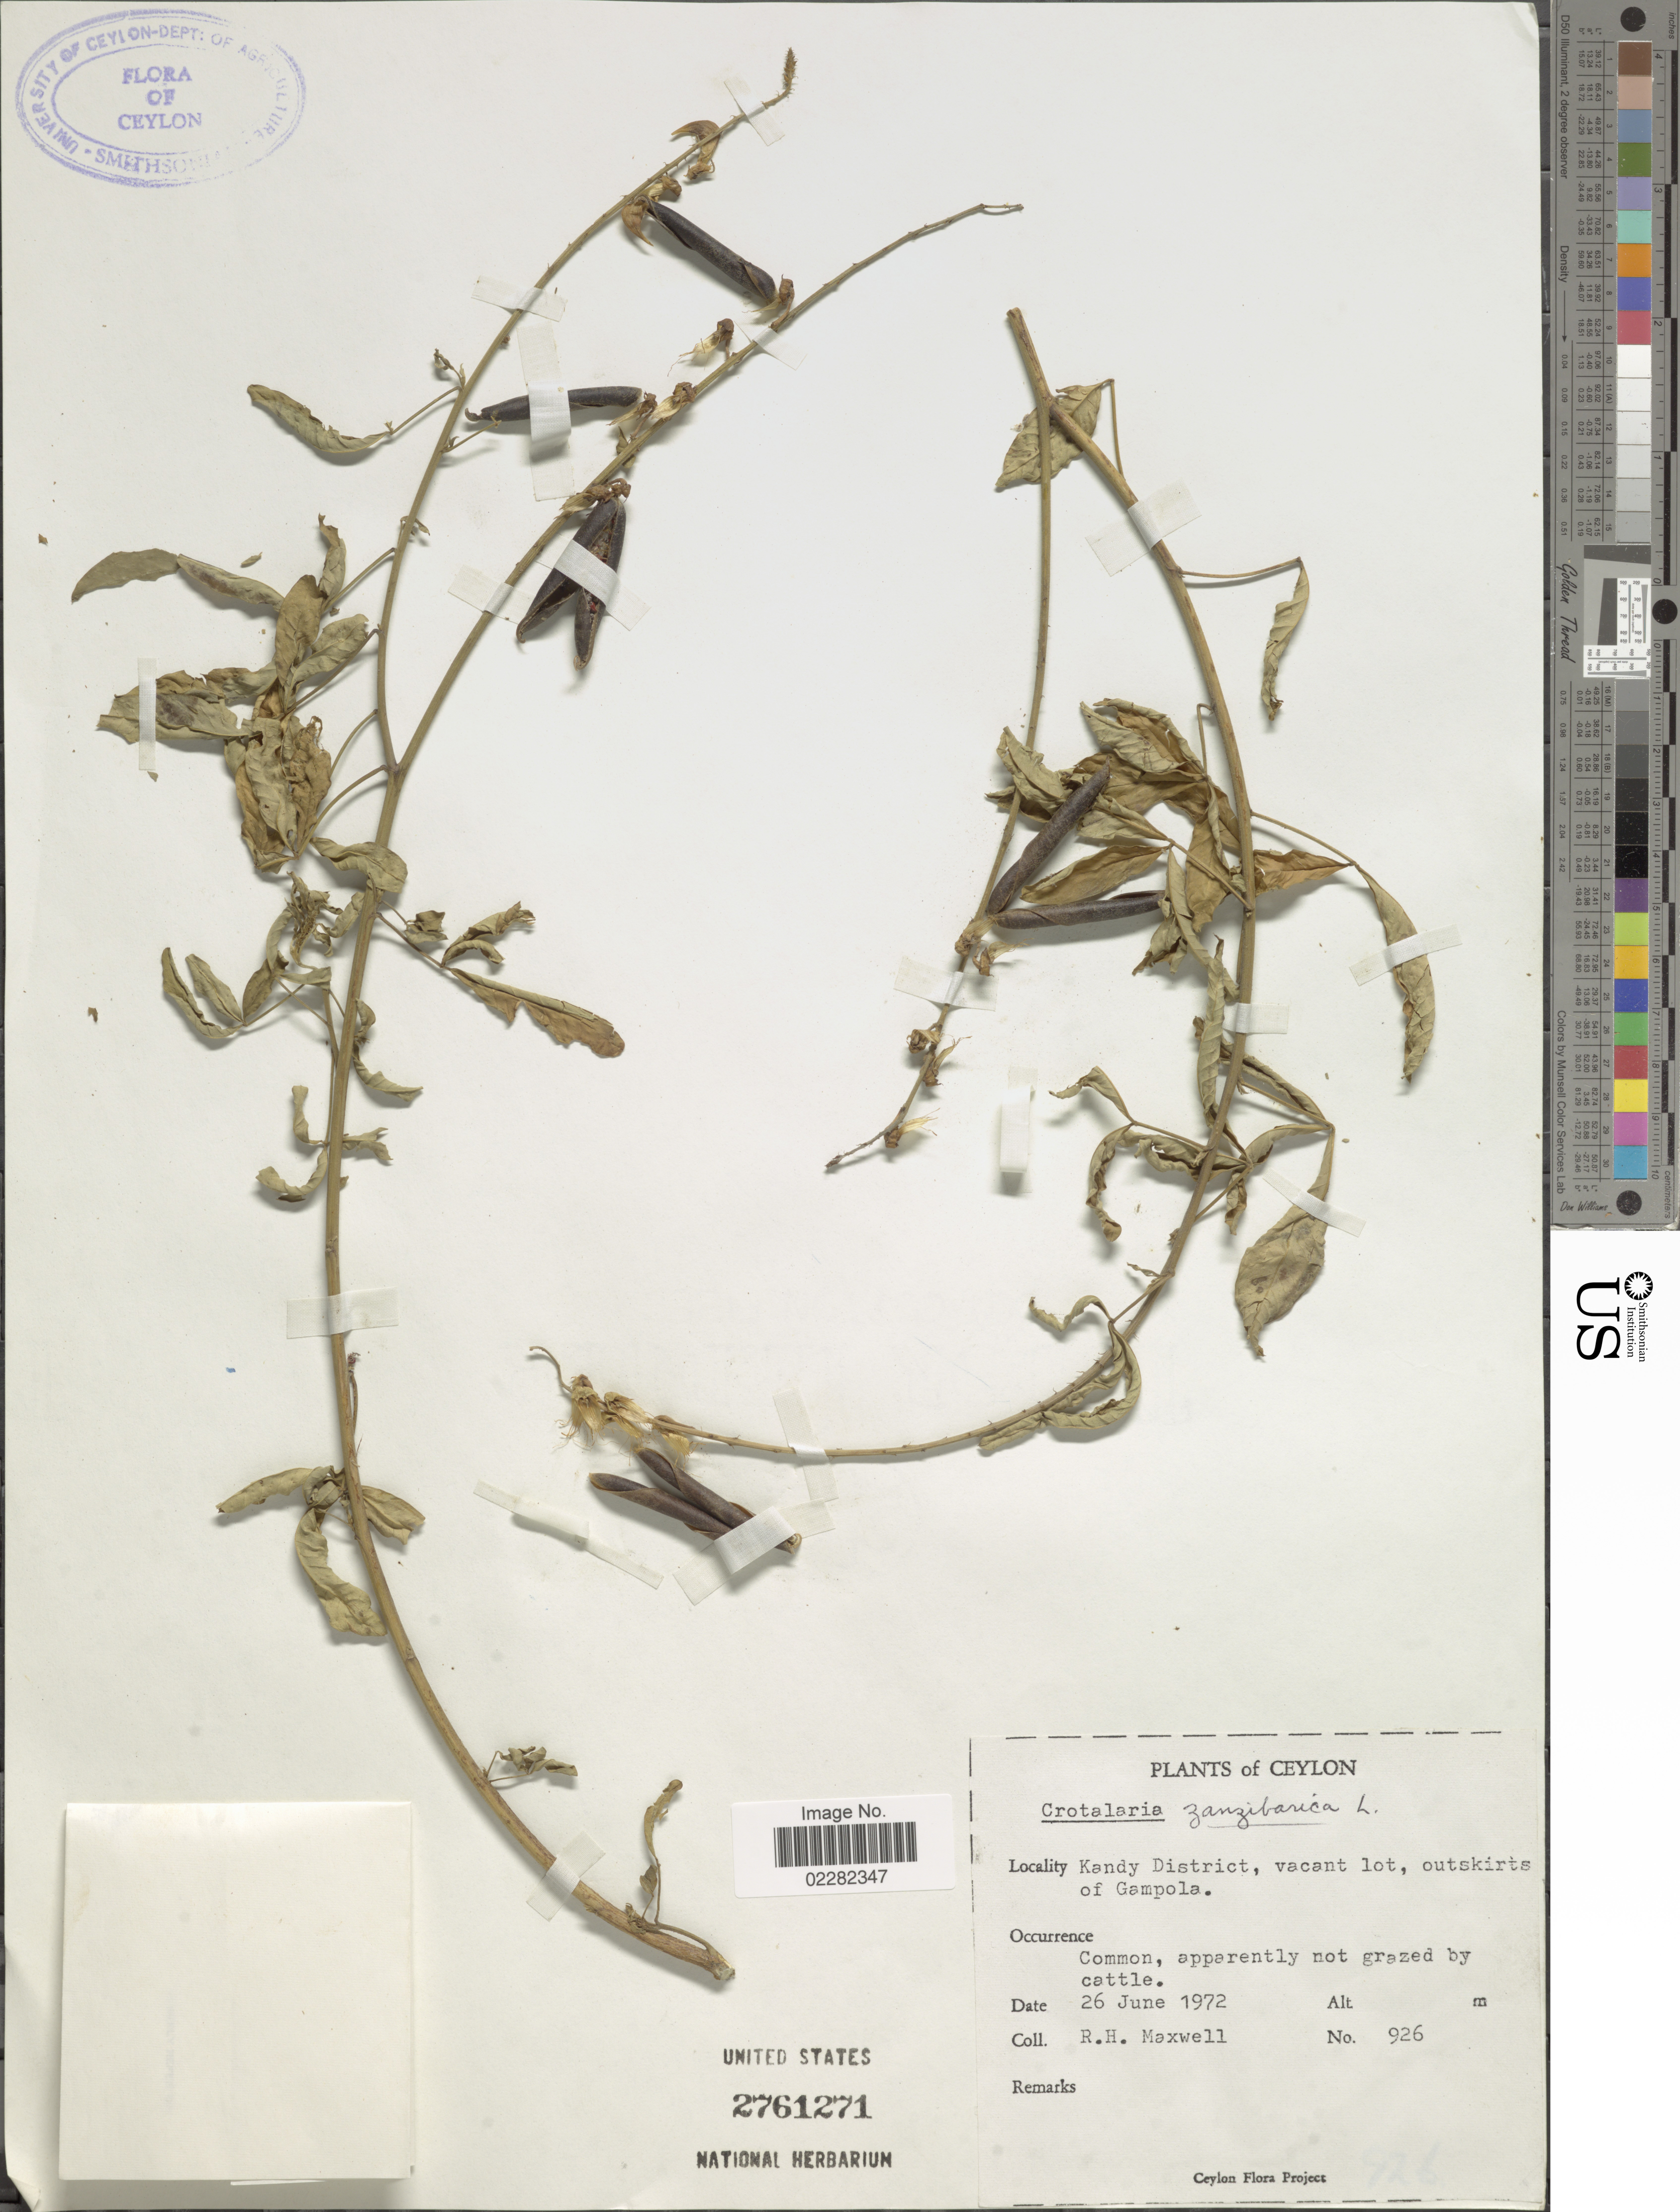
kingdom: Plantae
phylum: Tracheophyta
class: Magnoliopsida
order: Fabales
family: Fabaceae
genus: Crotalaria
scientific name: Crotalaria zanzibarica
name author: Benth.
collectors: R. Maxwell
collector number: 926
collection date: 1972-06-26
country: Sri Lanka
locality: Ceylon, Kandy District, vacant lot, outskirts of Gampola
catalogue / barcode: US 2761271